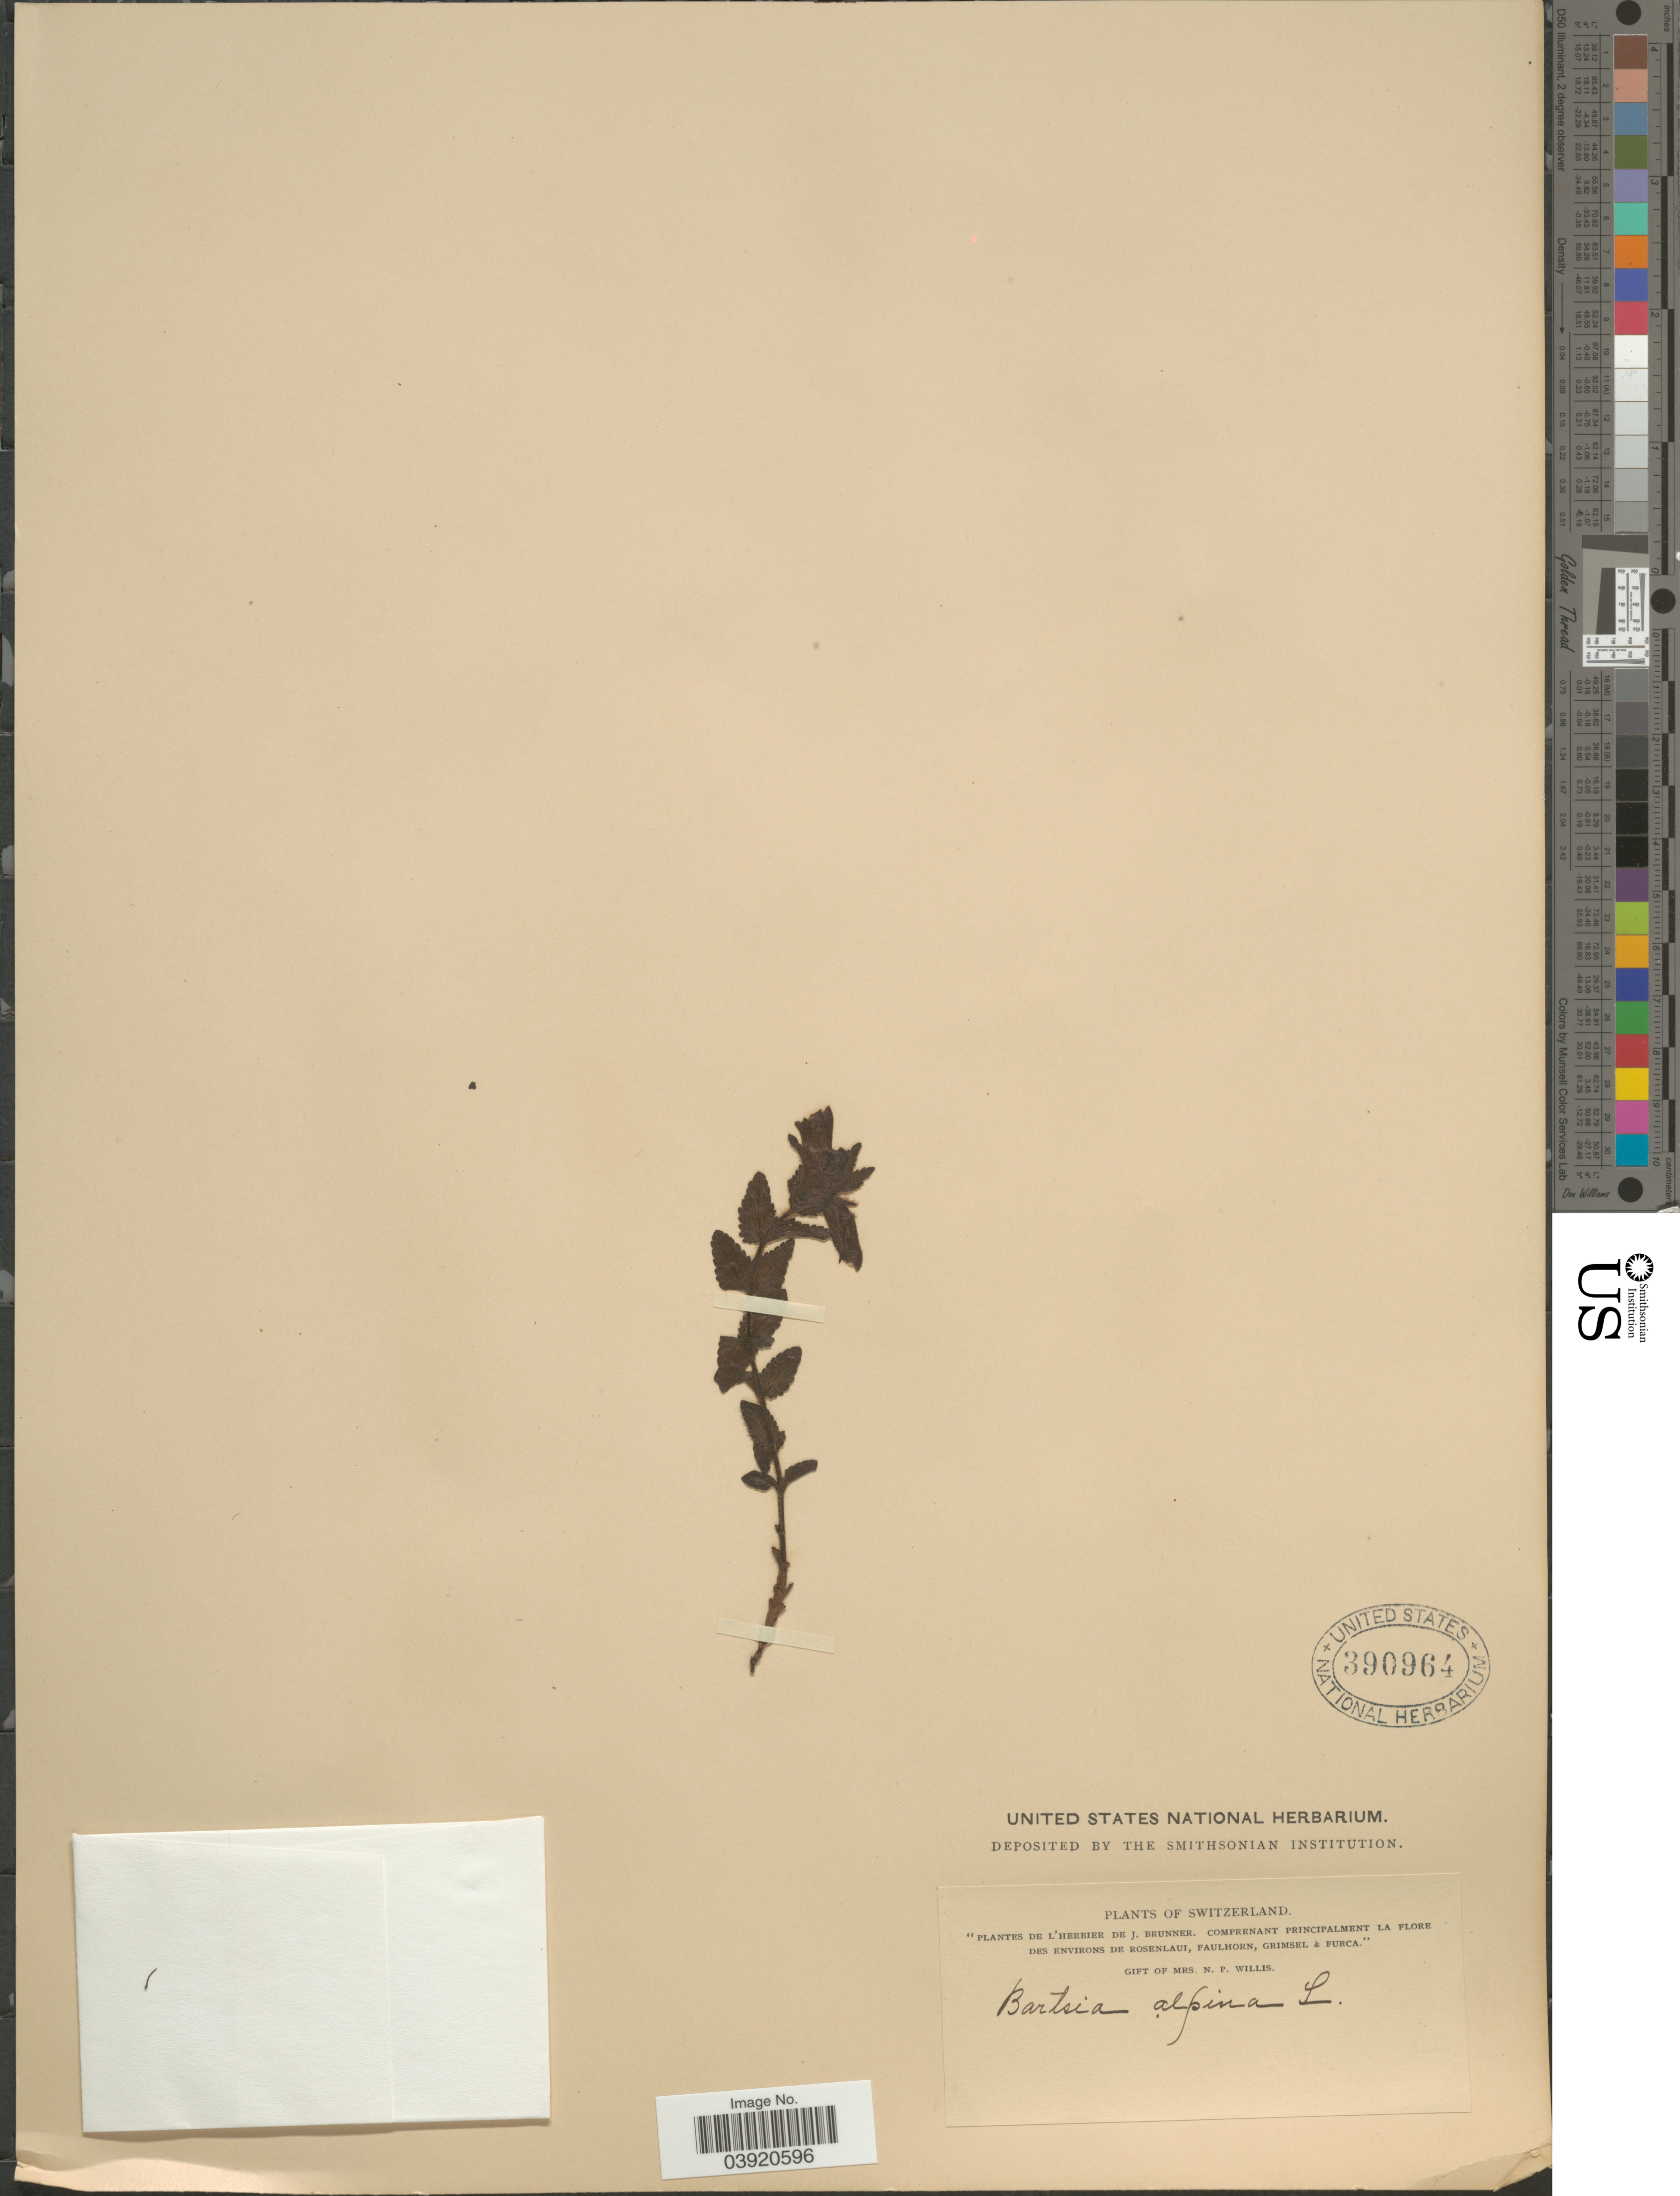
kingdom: Plantae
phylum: Tracheophyta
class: Magnoliopsida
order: Lamiales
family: Orobanchaceae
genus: Bartsia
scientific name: Bartsia alpina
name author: L.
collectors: J. Brunner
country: Switzerland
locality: Des Environs de Rosenlaui, Faulhorn, Grimsel & Furca.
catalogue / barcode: US 390964